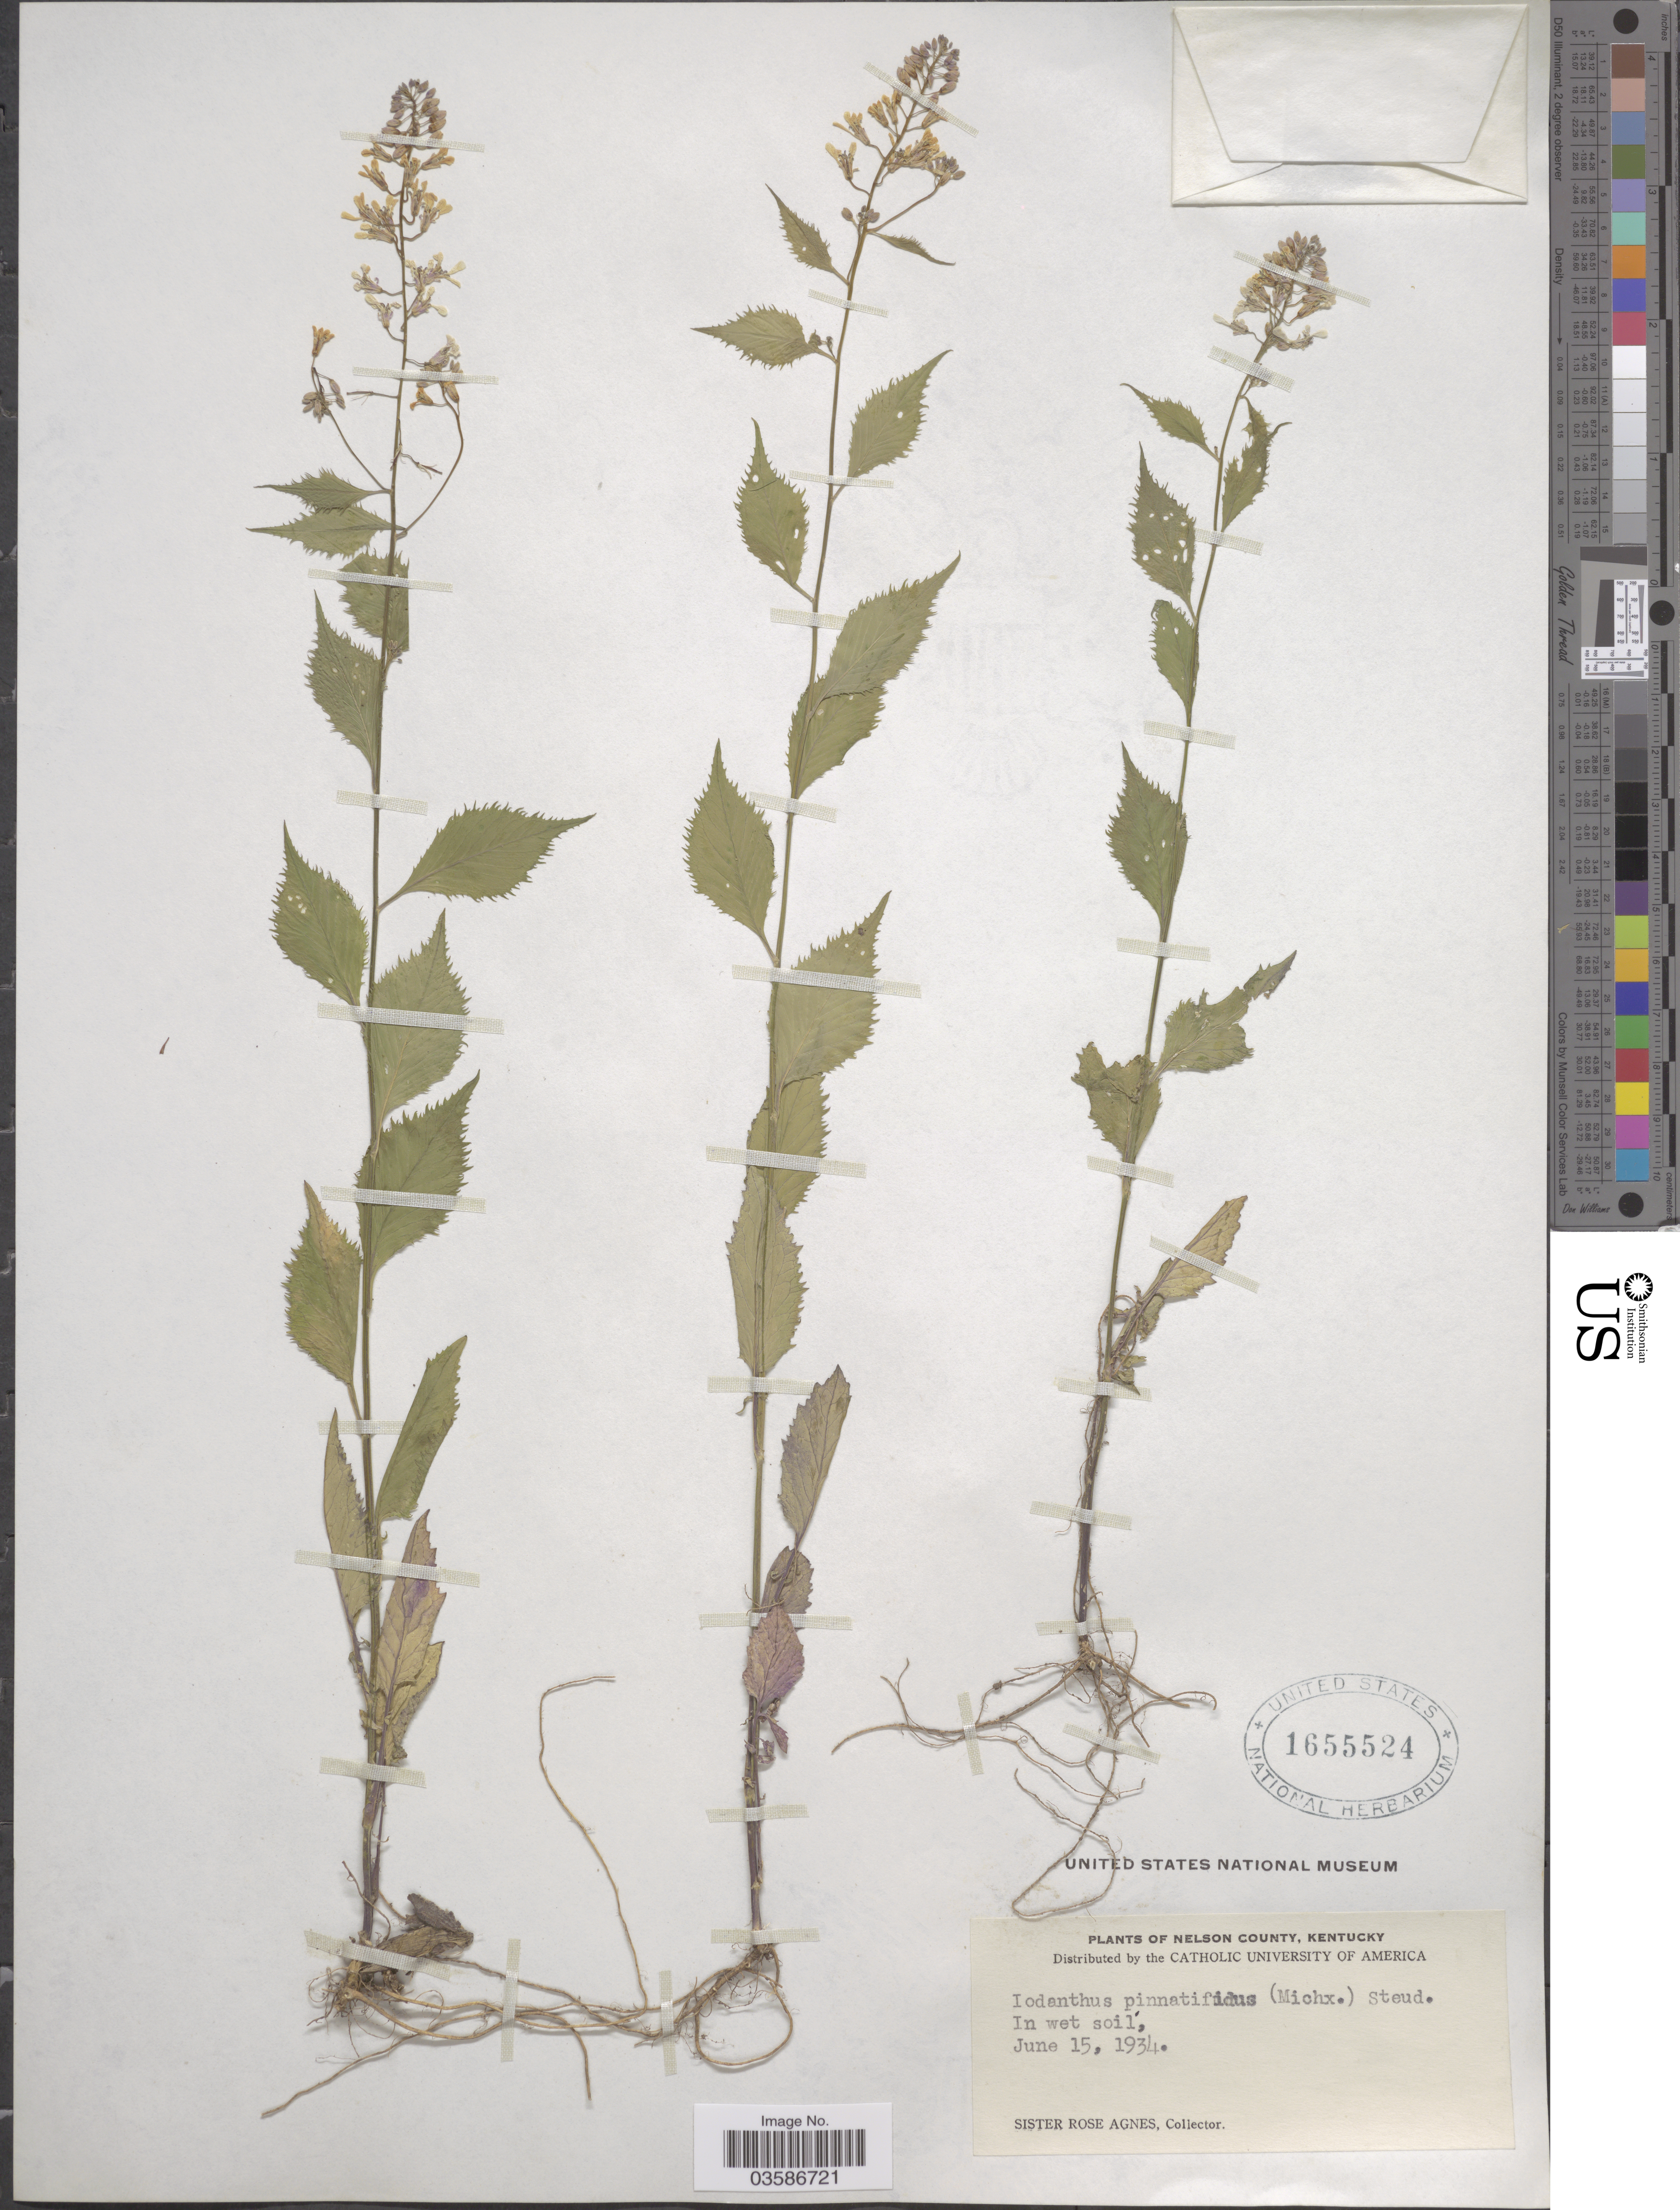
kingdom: Plantae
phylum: Tracheophyta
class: Magnoliopsida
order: Brassicales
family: Brassicaceae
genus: Iodanthus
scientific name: Iodanthus pinnatifidus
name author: (Michx.) Steud.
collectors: Sister Rose Agnes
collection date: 1934-06-15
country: United States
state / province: Kentucky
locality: Nelson County.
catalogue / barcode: US 1655524